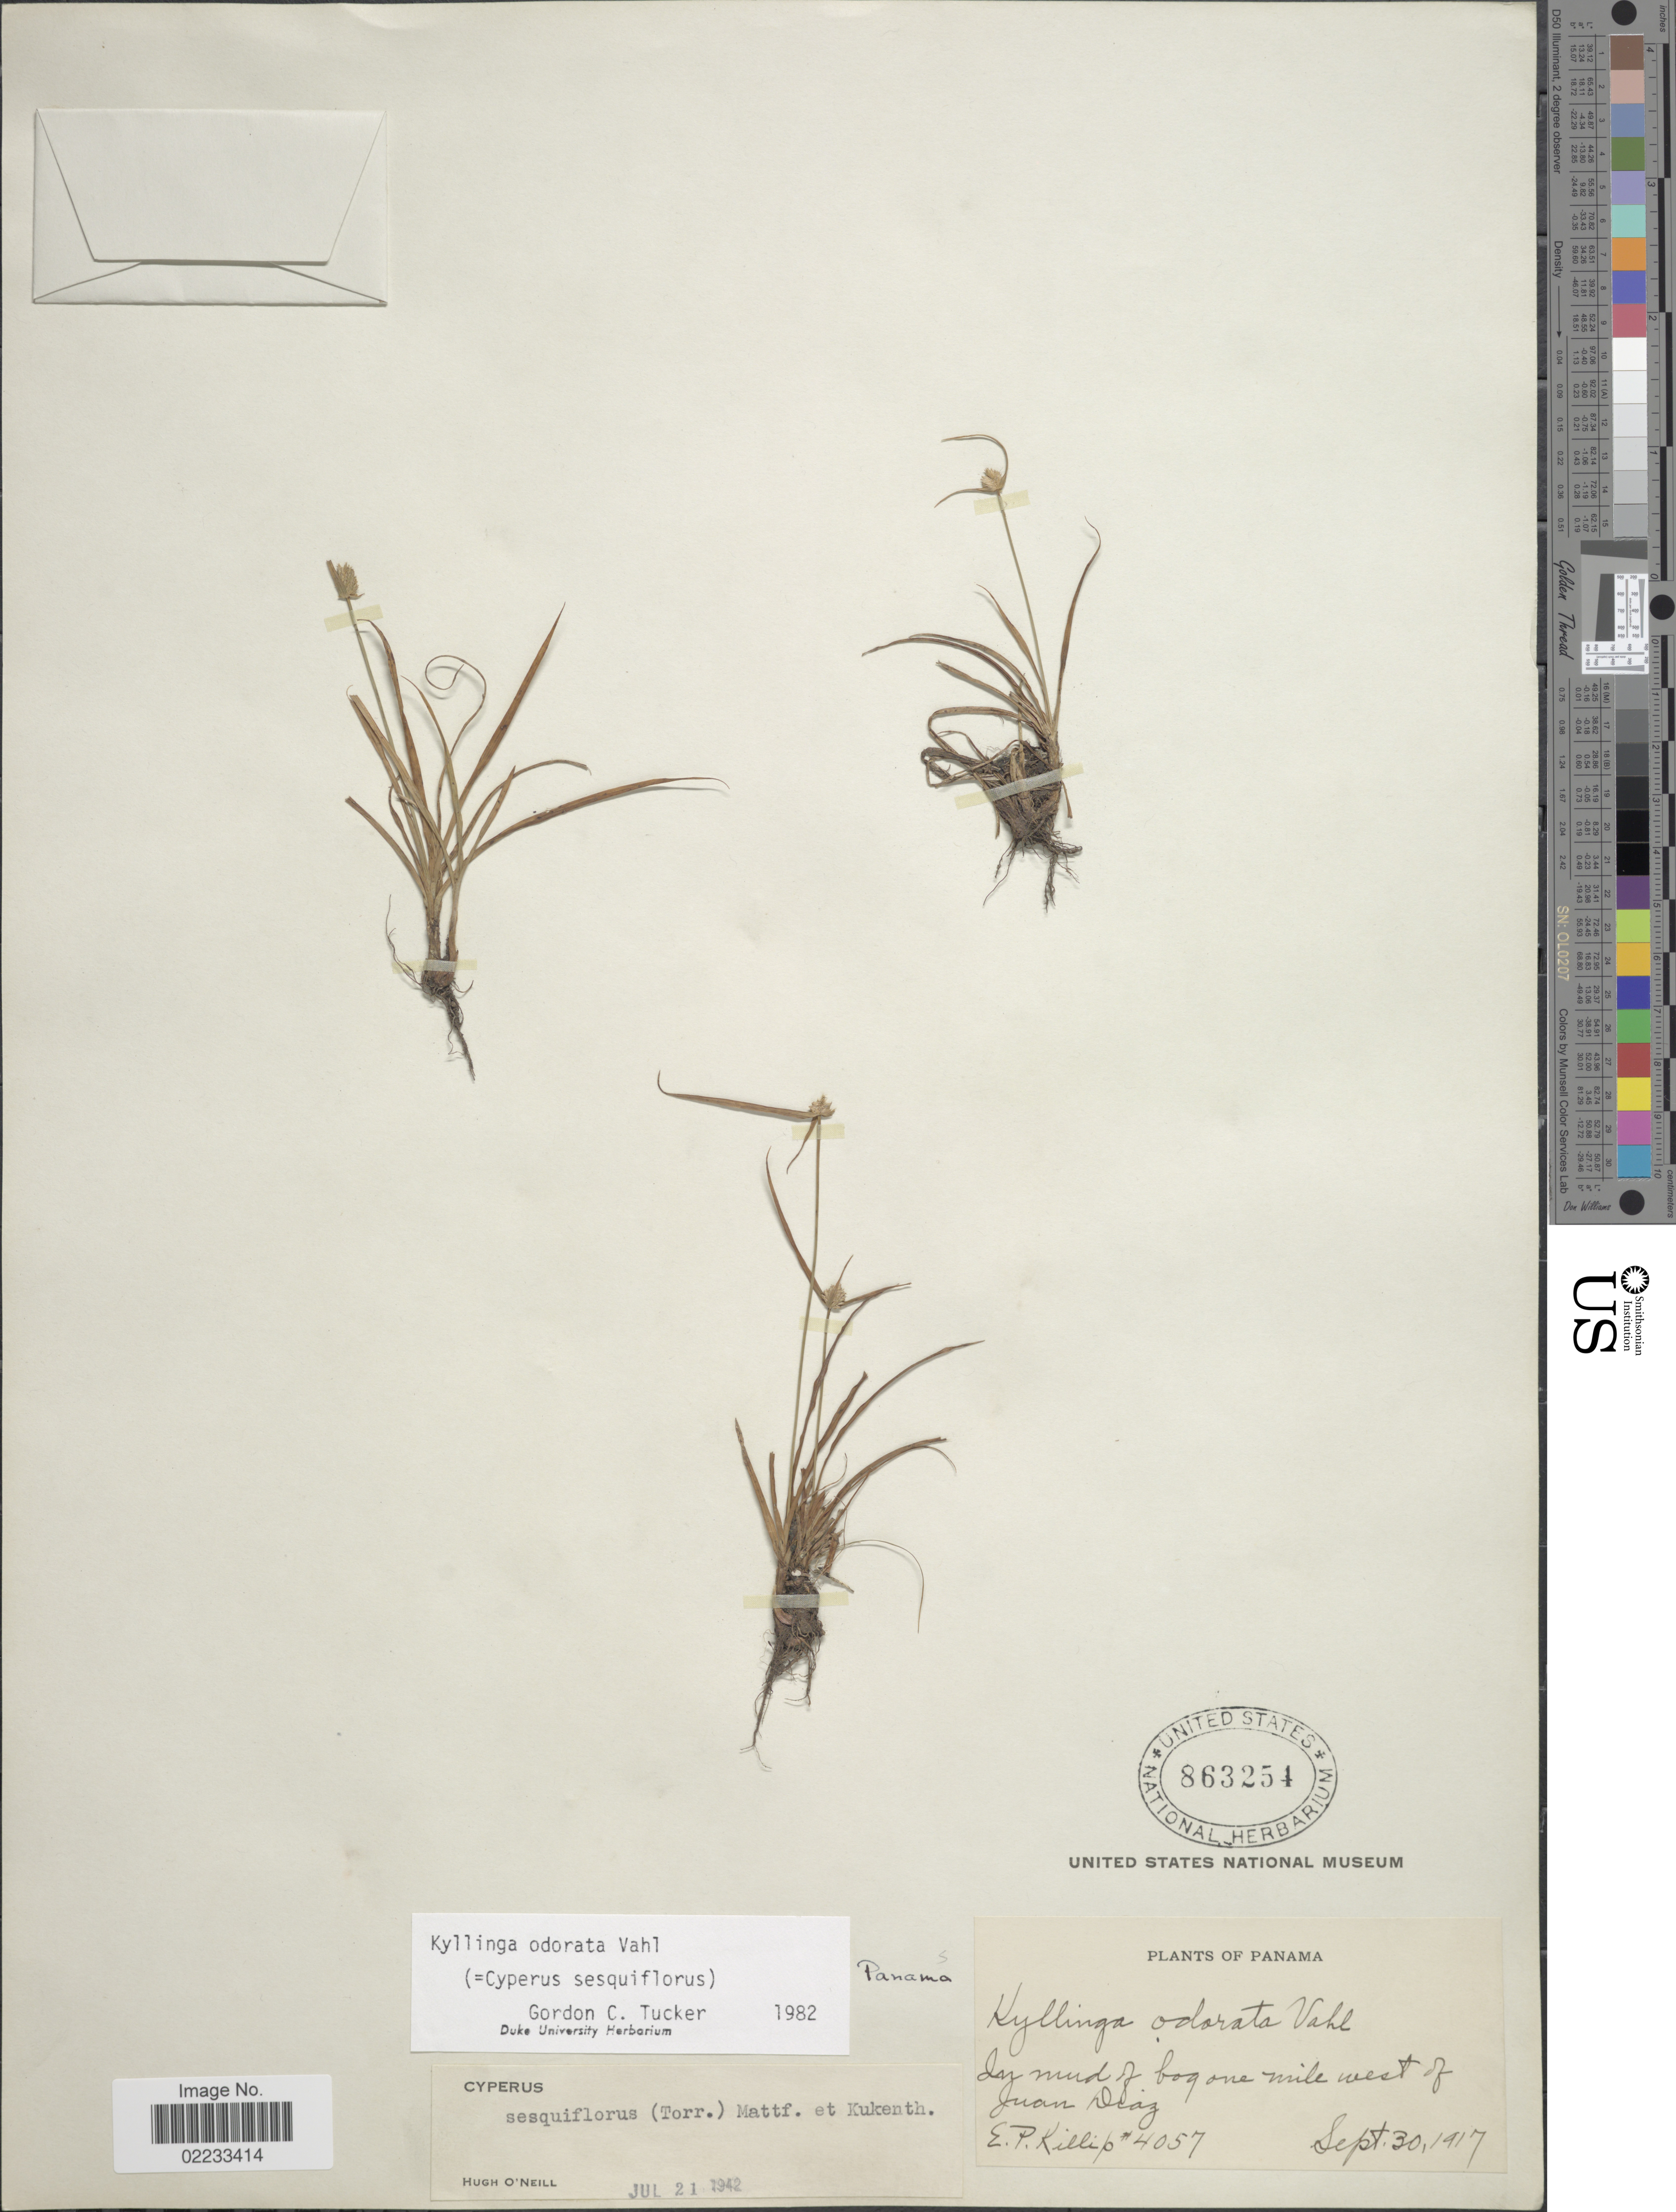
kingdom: Plantae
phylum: Tracheophyta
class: Liliopsida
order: Poales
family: Cyperaceae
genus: Cyperus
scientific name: Cyperus sesquiflorus subsp. sesquiflorus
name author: (Torr.) Mattf. & Kük.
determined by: Strong, M. T., (US), Smithsonian Institution - National Museum of Natural History (UNITED STATES)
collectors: E. P. Killip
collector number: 4057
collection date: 1917-09-30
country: Panama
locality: In mud of bog one mile west of Juan Diaz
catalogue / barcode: US 863254